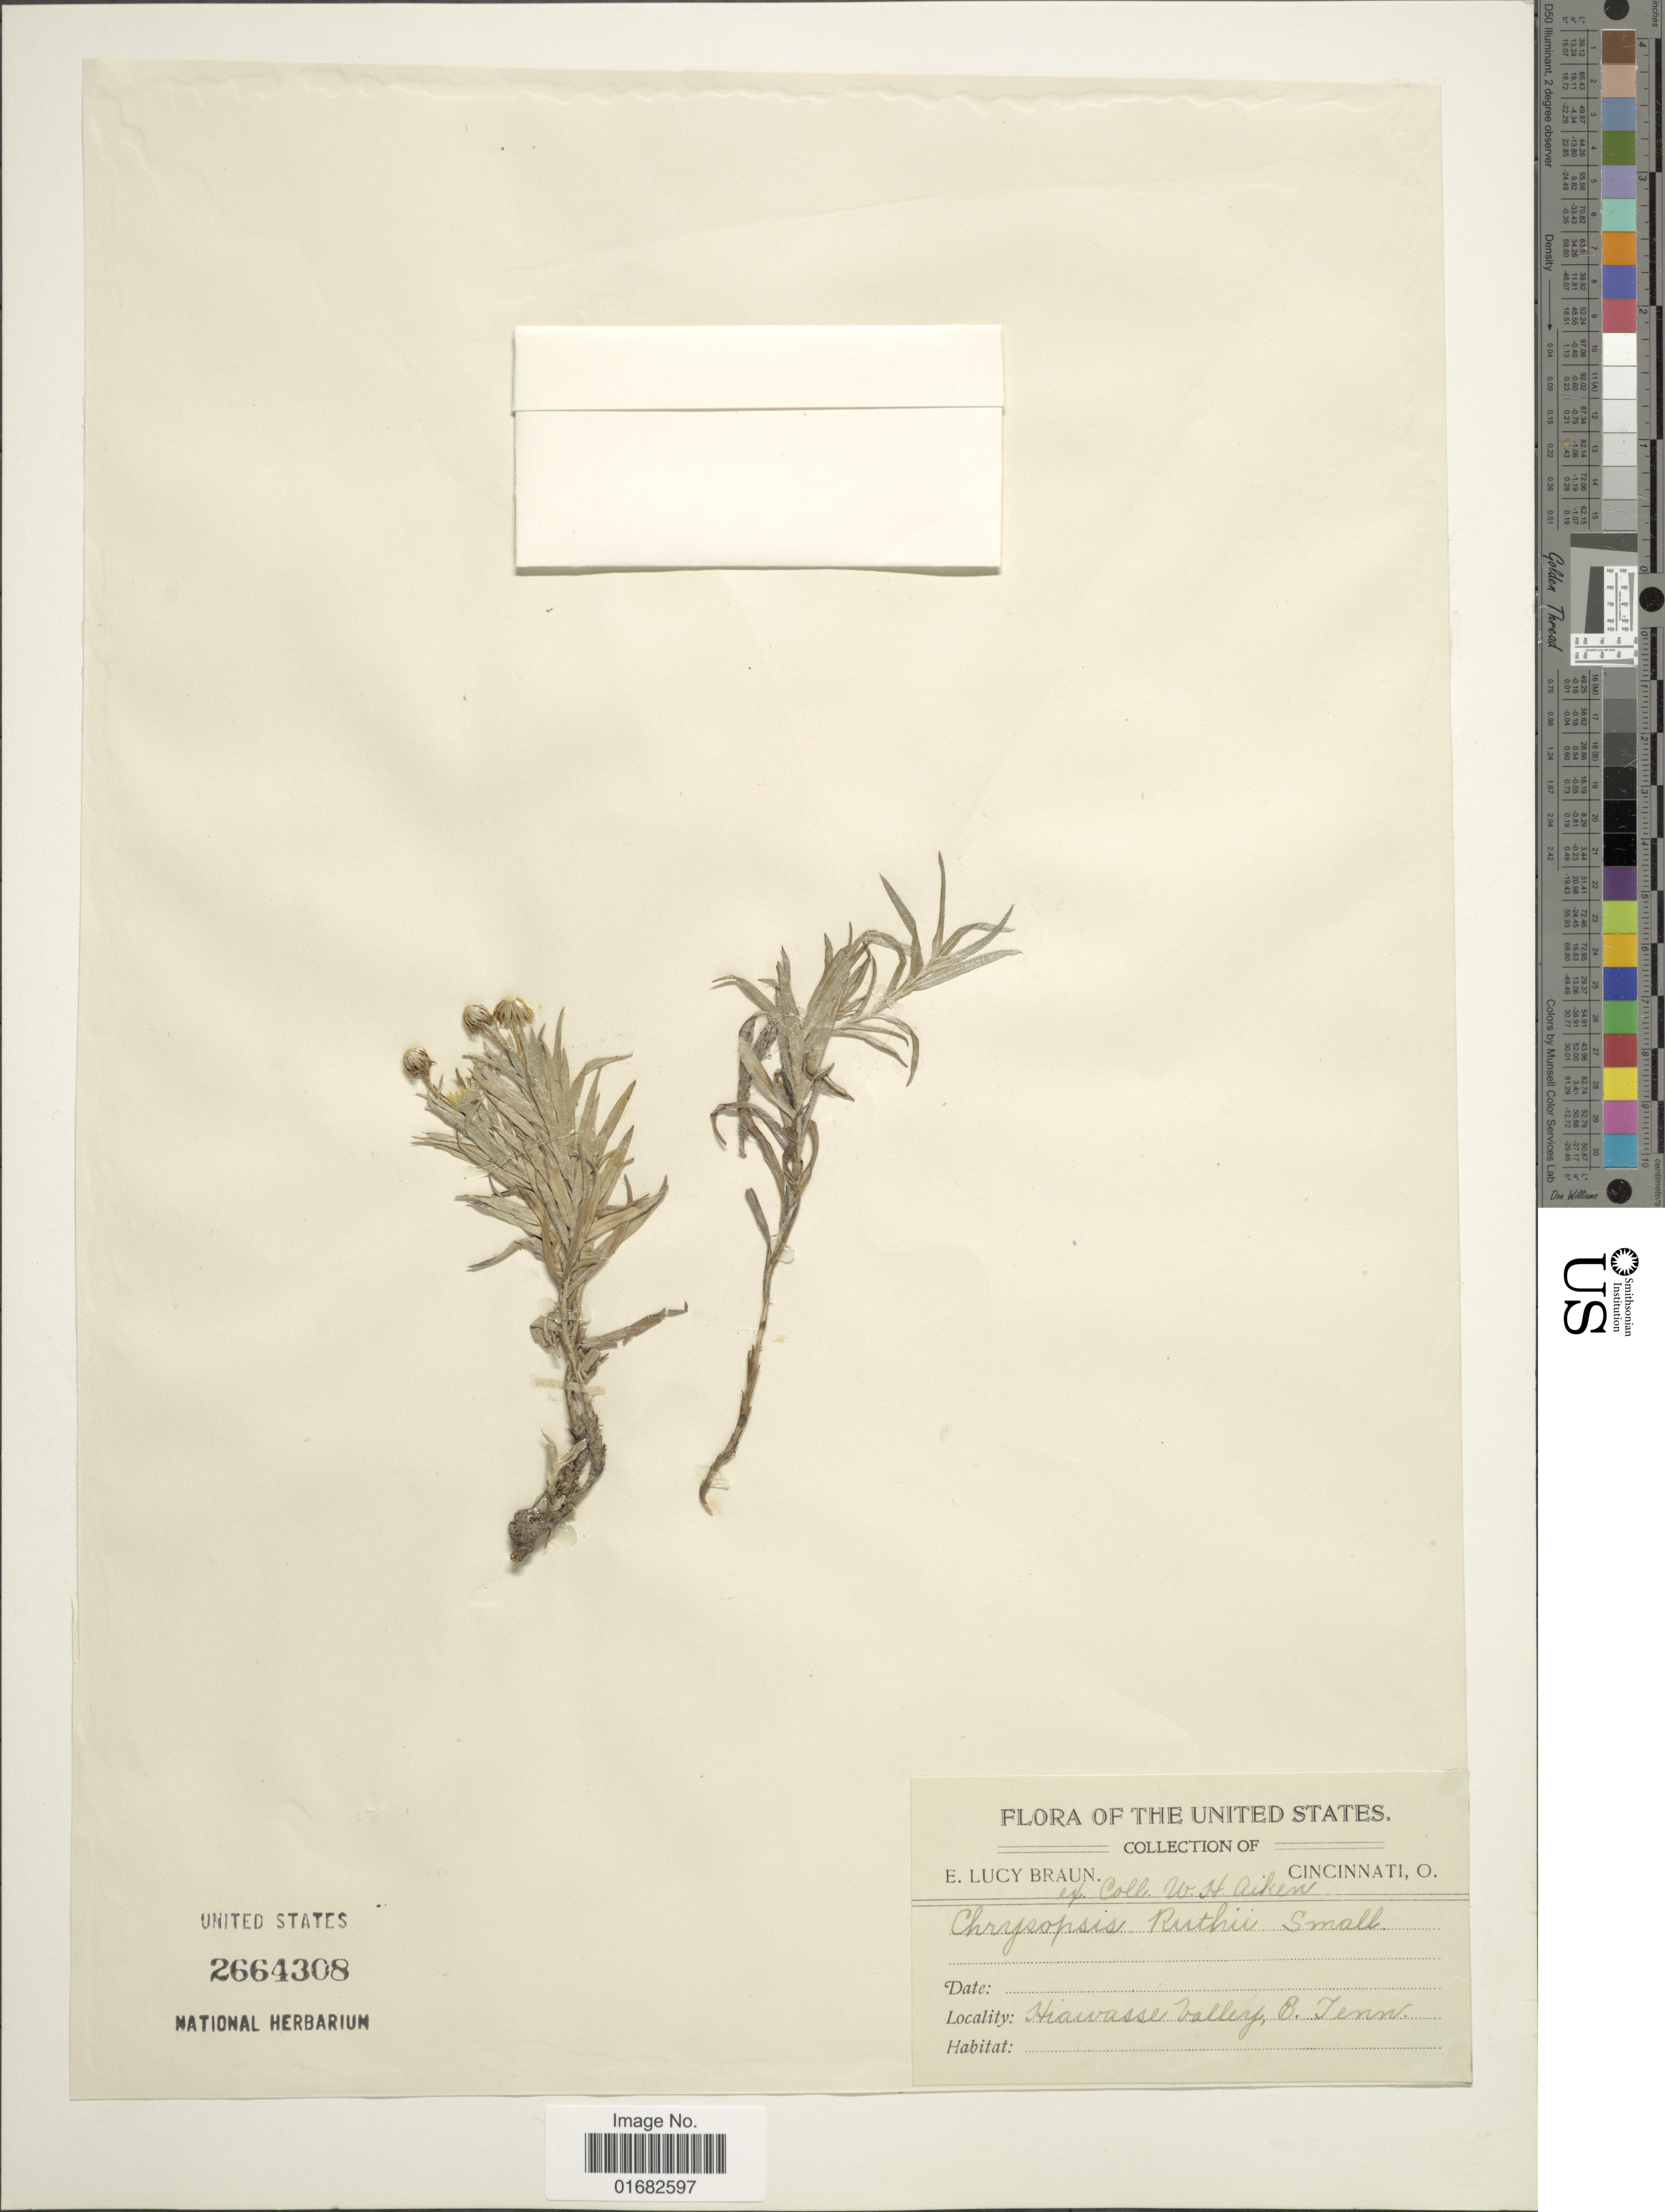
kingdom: Plantae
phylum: Tracheophyta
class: Magnoliopsida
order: Asterales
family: Asteraceae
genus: Heterotheca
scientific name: Heterotheca rutteri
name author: (Rothr.) Shinners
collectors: E. L. Braun & W. Aiken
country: United States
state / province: Tennessee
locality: Hiwasse Valley, E. Tenn.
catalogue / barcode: US 2664308